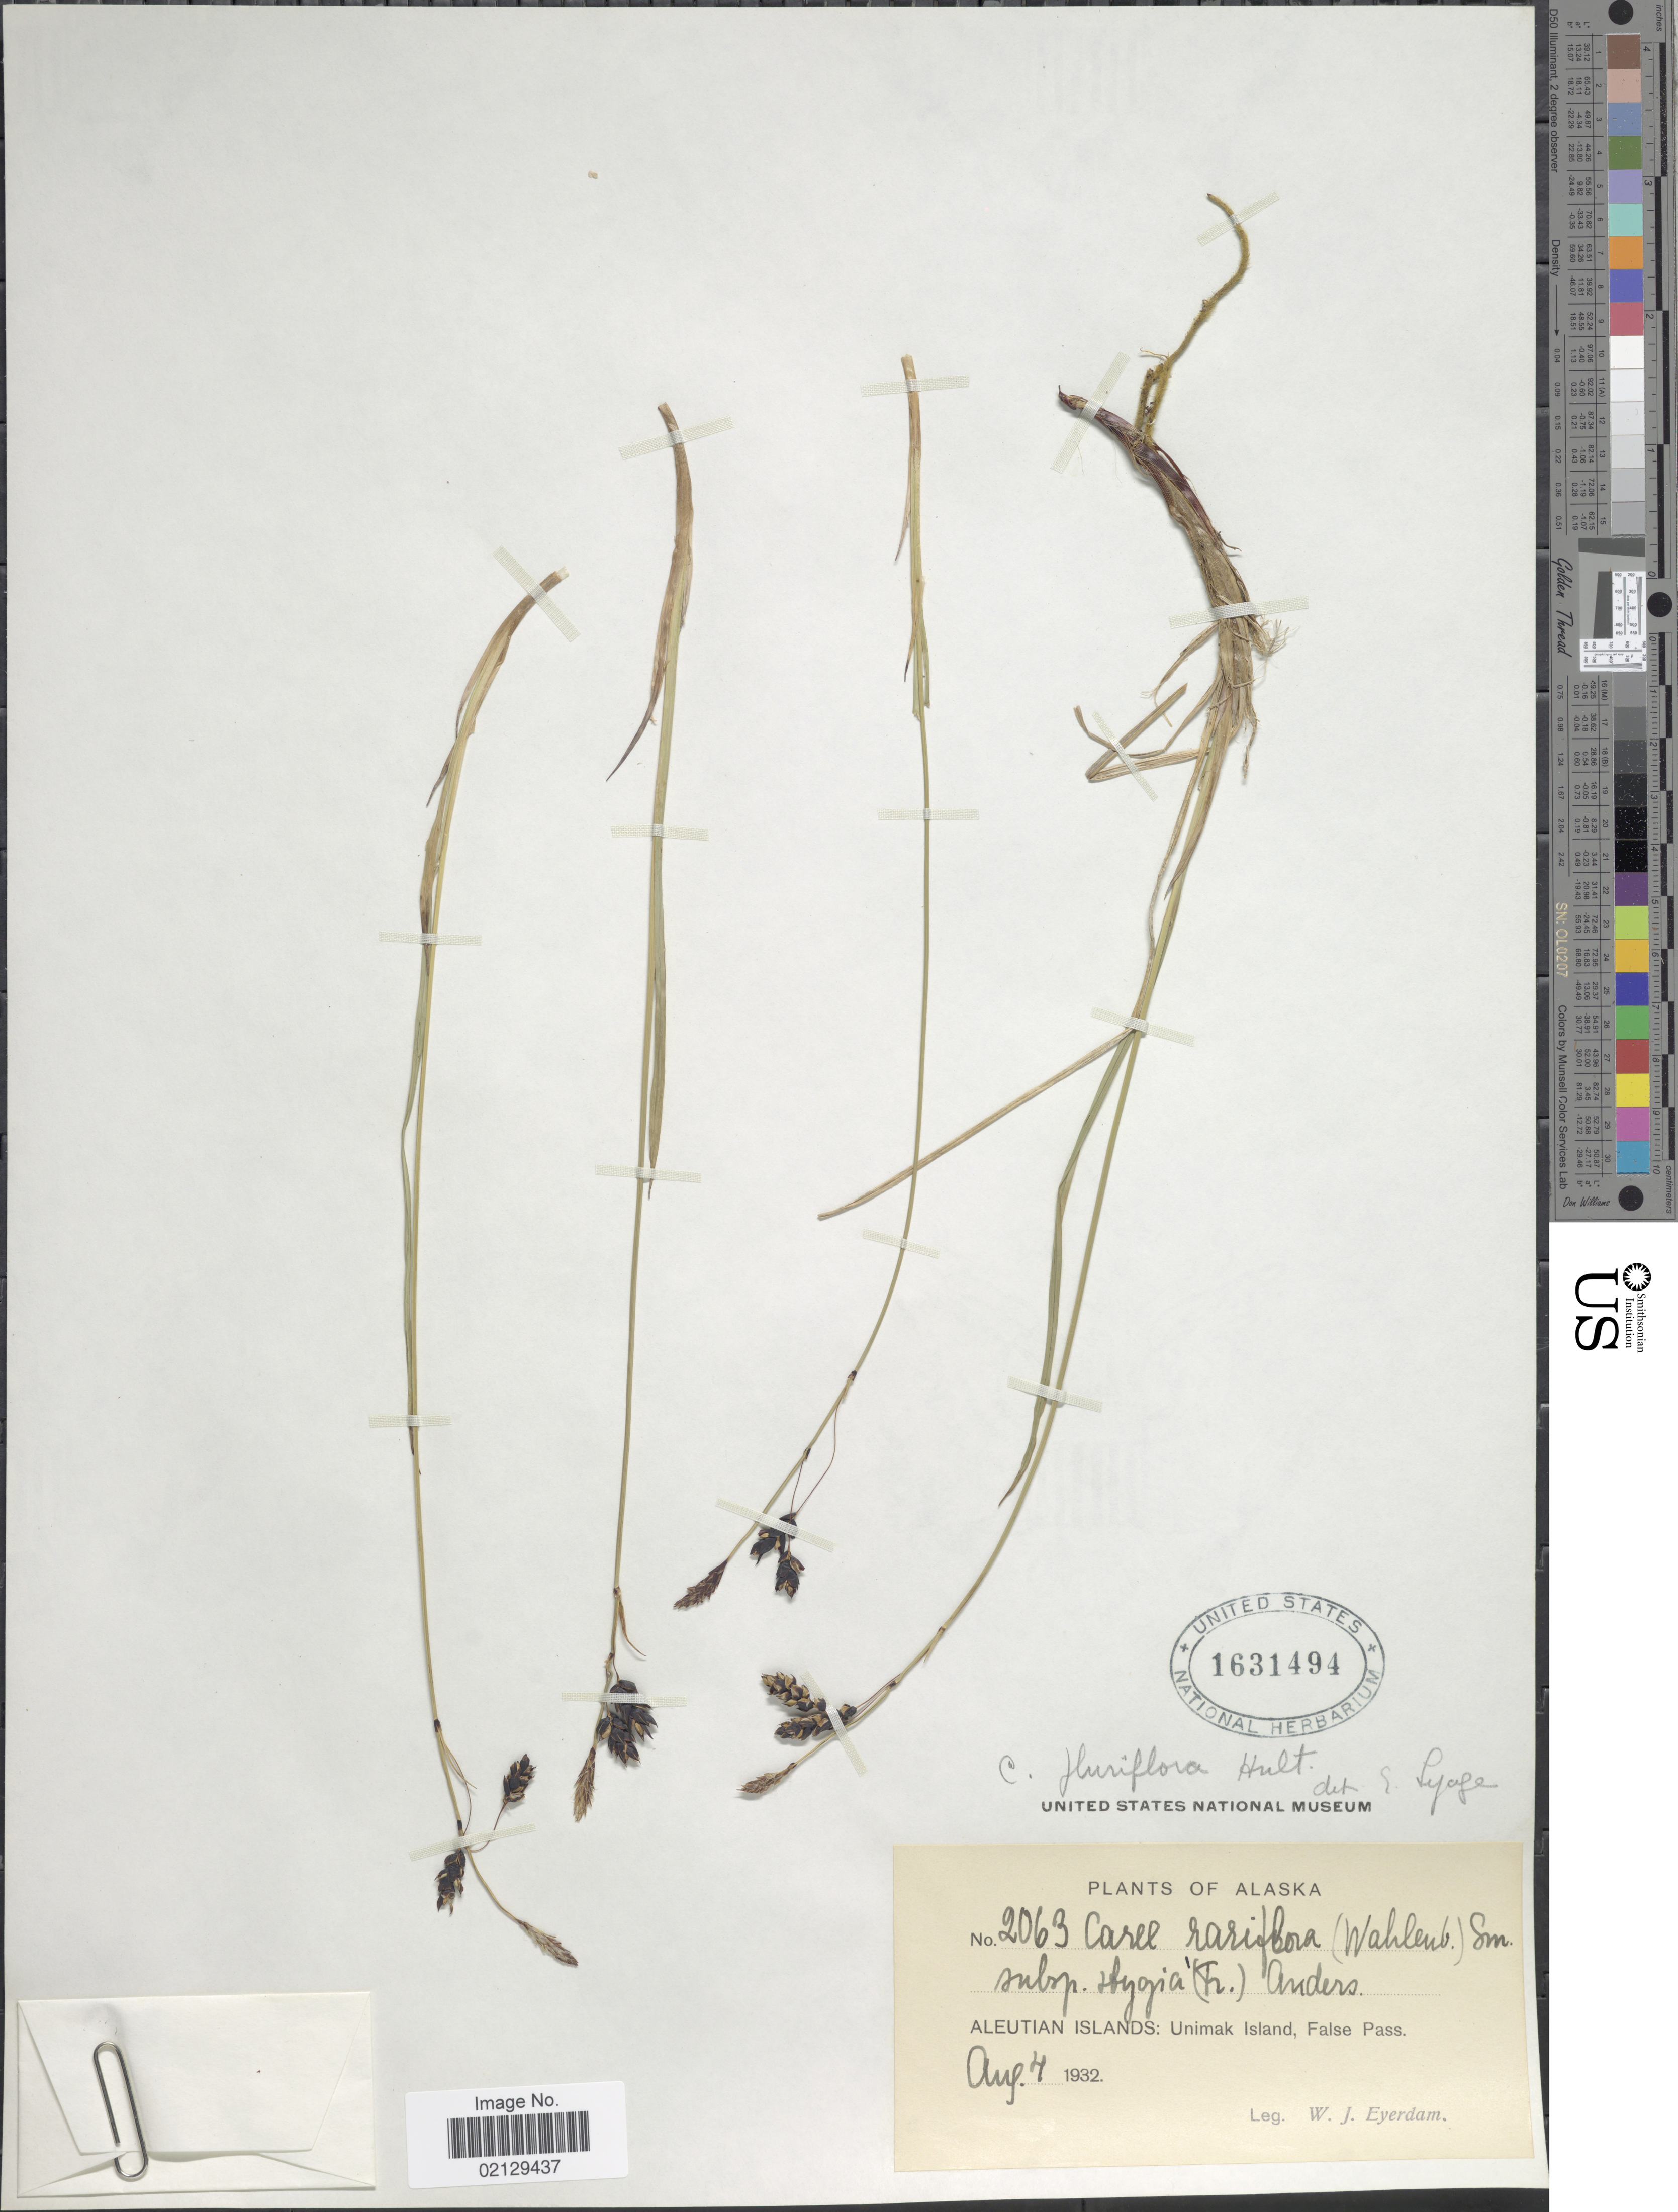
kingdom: Plantae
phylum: Tracheophyta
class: Liliopsida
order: Poales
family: Cyperaceae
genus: Carex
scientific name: Carex pluriflora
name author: Hultén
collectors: W. J. Eyerdam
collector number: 2063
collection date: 1932-08-04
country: United States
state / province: Alaska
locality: Aleutian Islands: Unimak Island, False Pass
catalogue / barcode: US 1631494